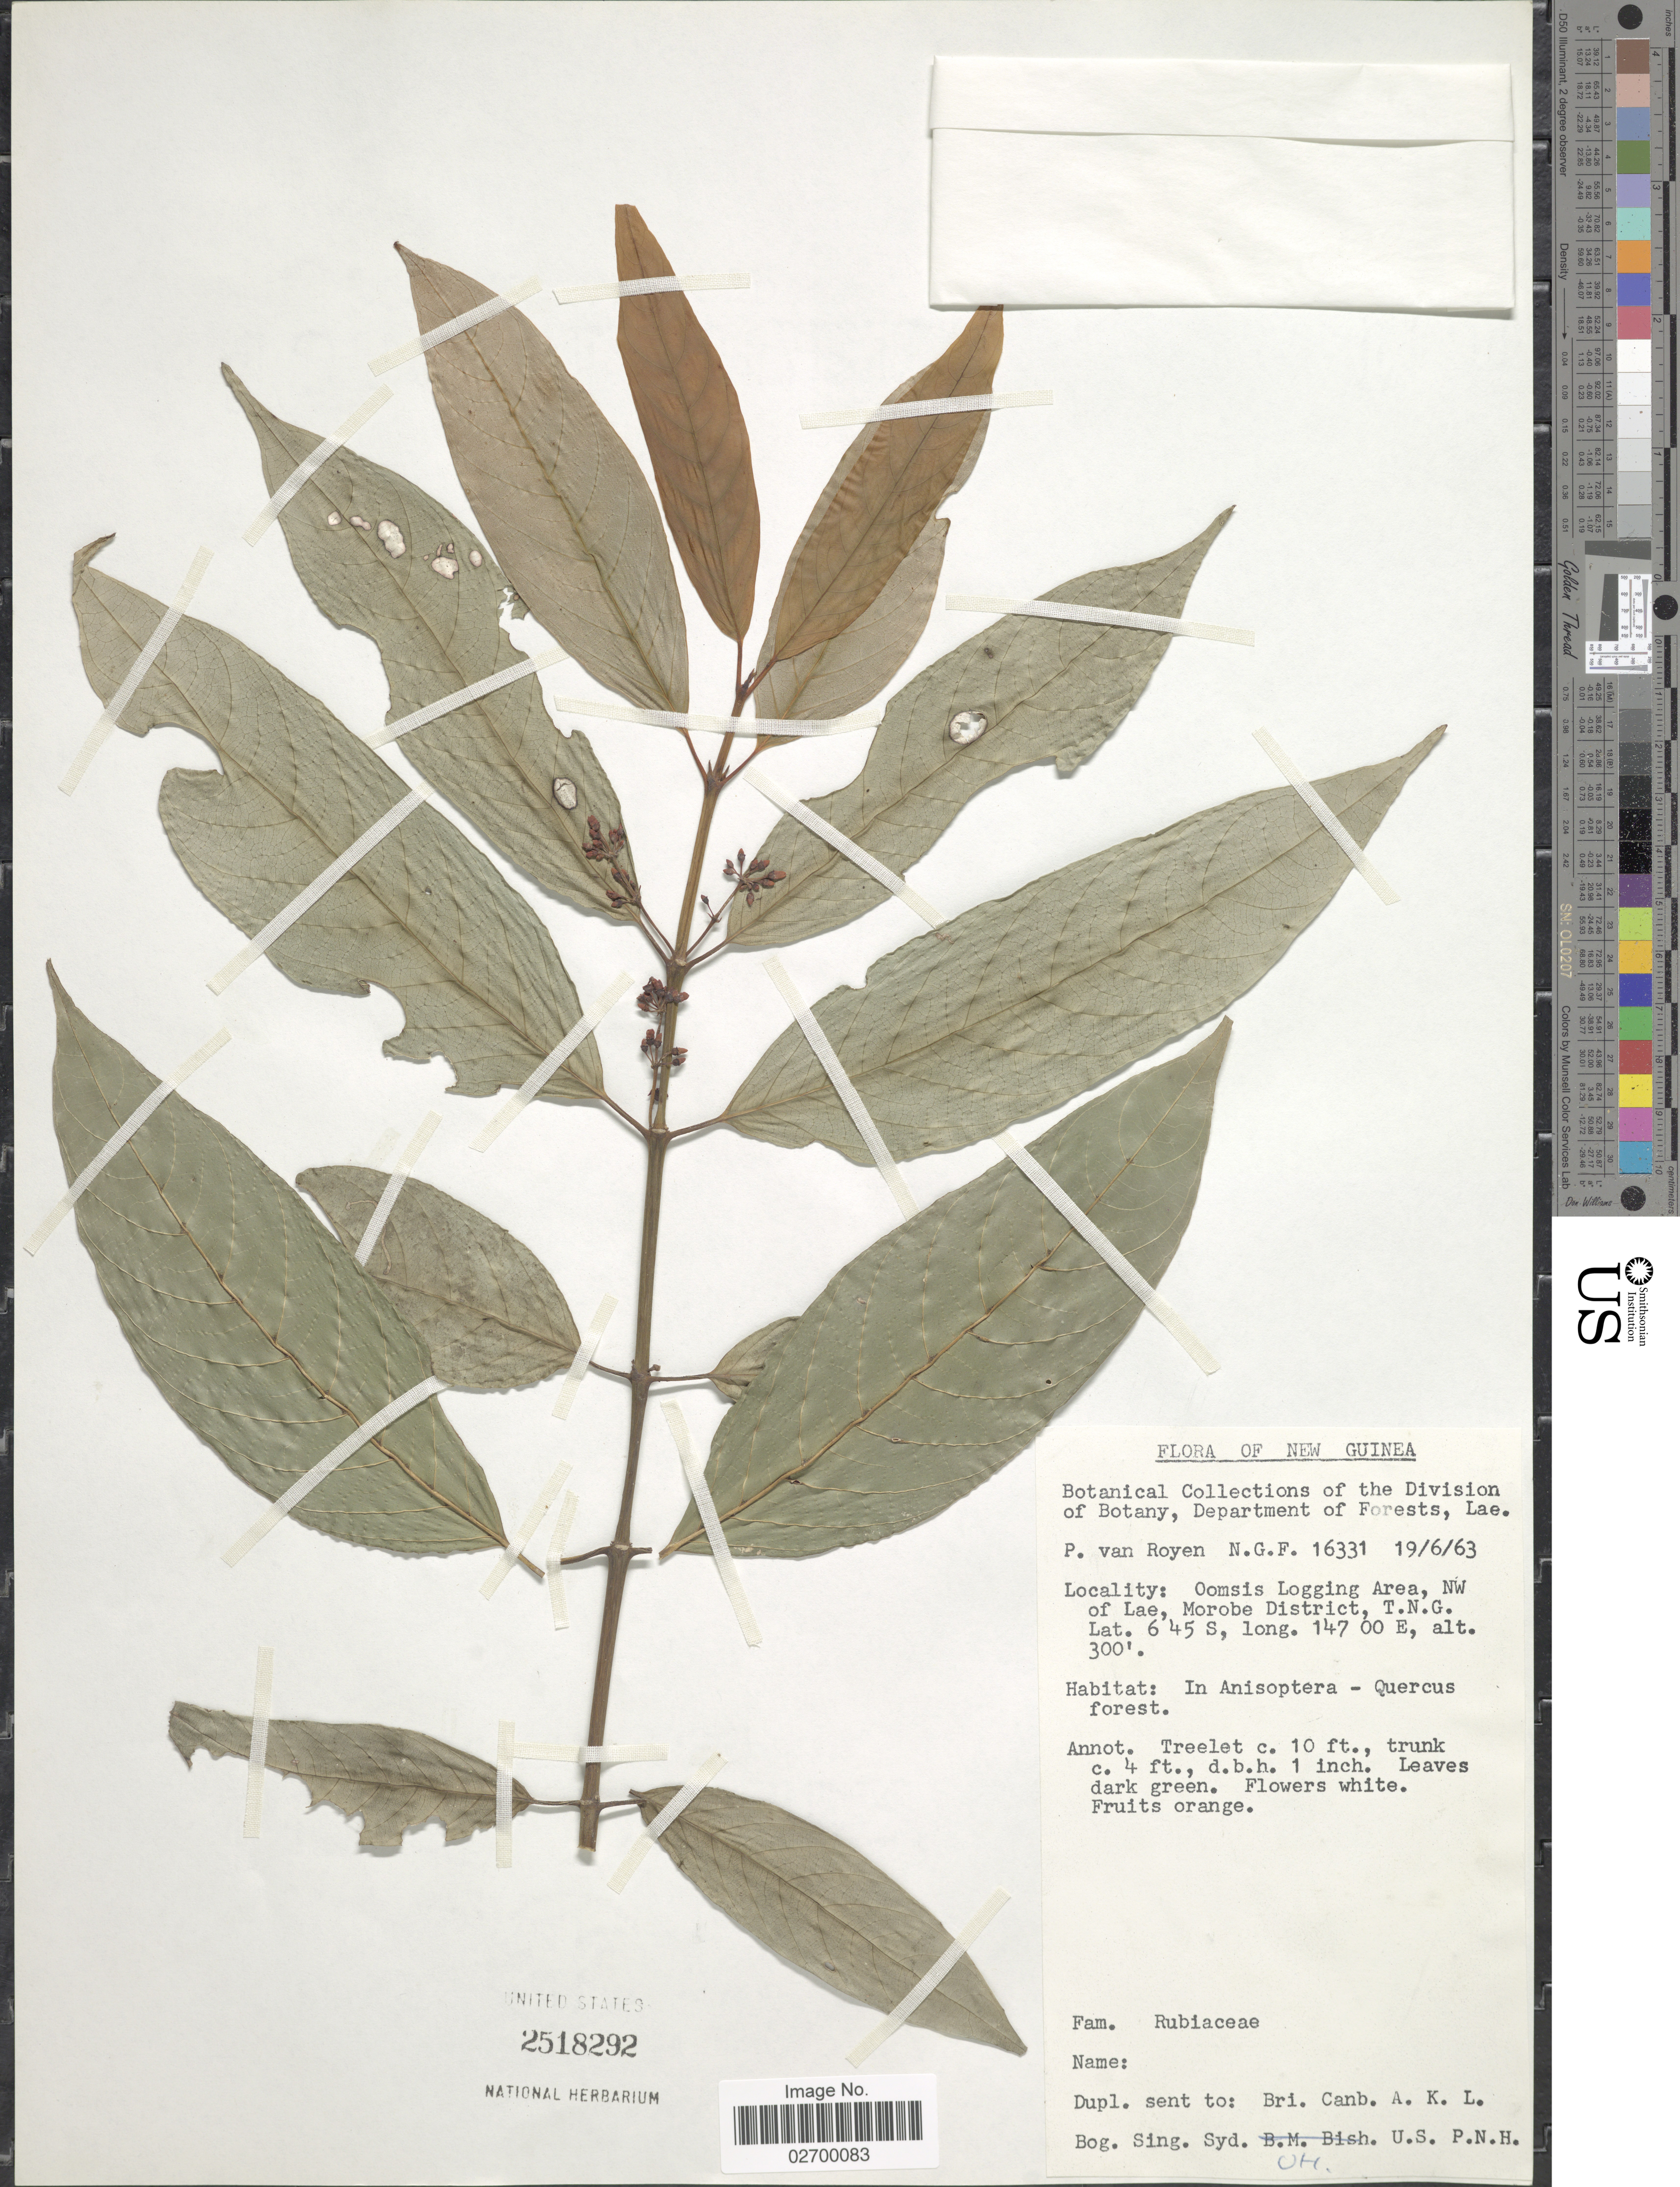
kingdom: Plantae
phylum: Tracheophyta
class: Magnoliopsida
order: Gentianales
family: Rubiaceae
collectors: P. van Royen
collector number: N.G.F. 16331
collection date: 1963-06-19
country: Papua New Guinea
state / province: Morobe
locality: New Guinea. Oomsis Logging Area, NW of Lae, T.N.G.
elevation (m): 91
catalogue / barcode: US 2518292